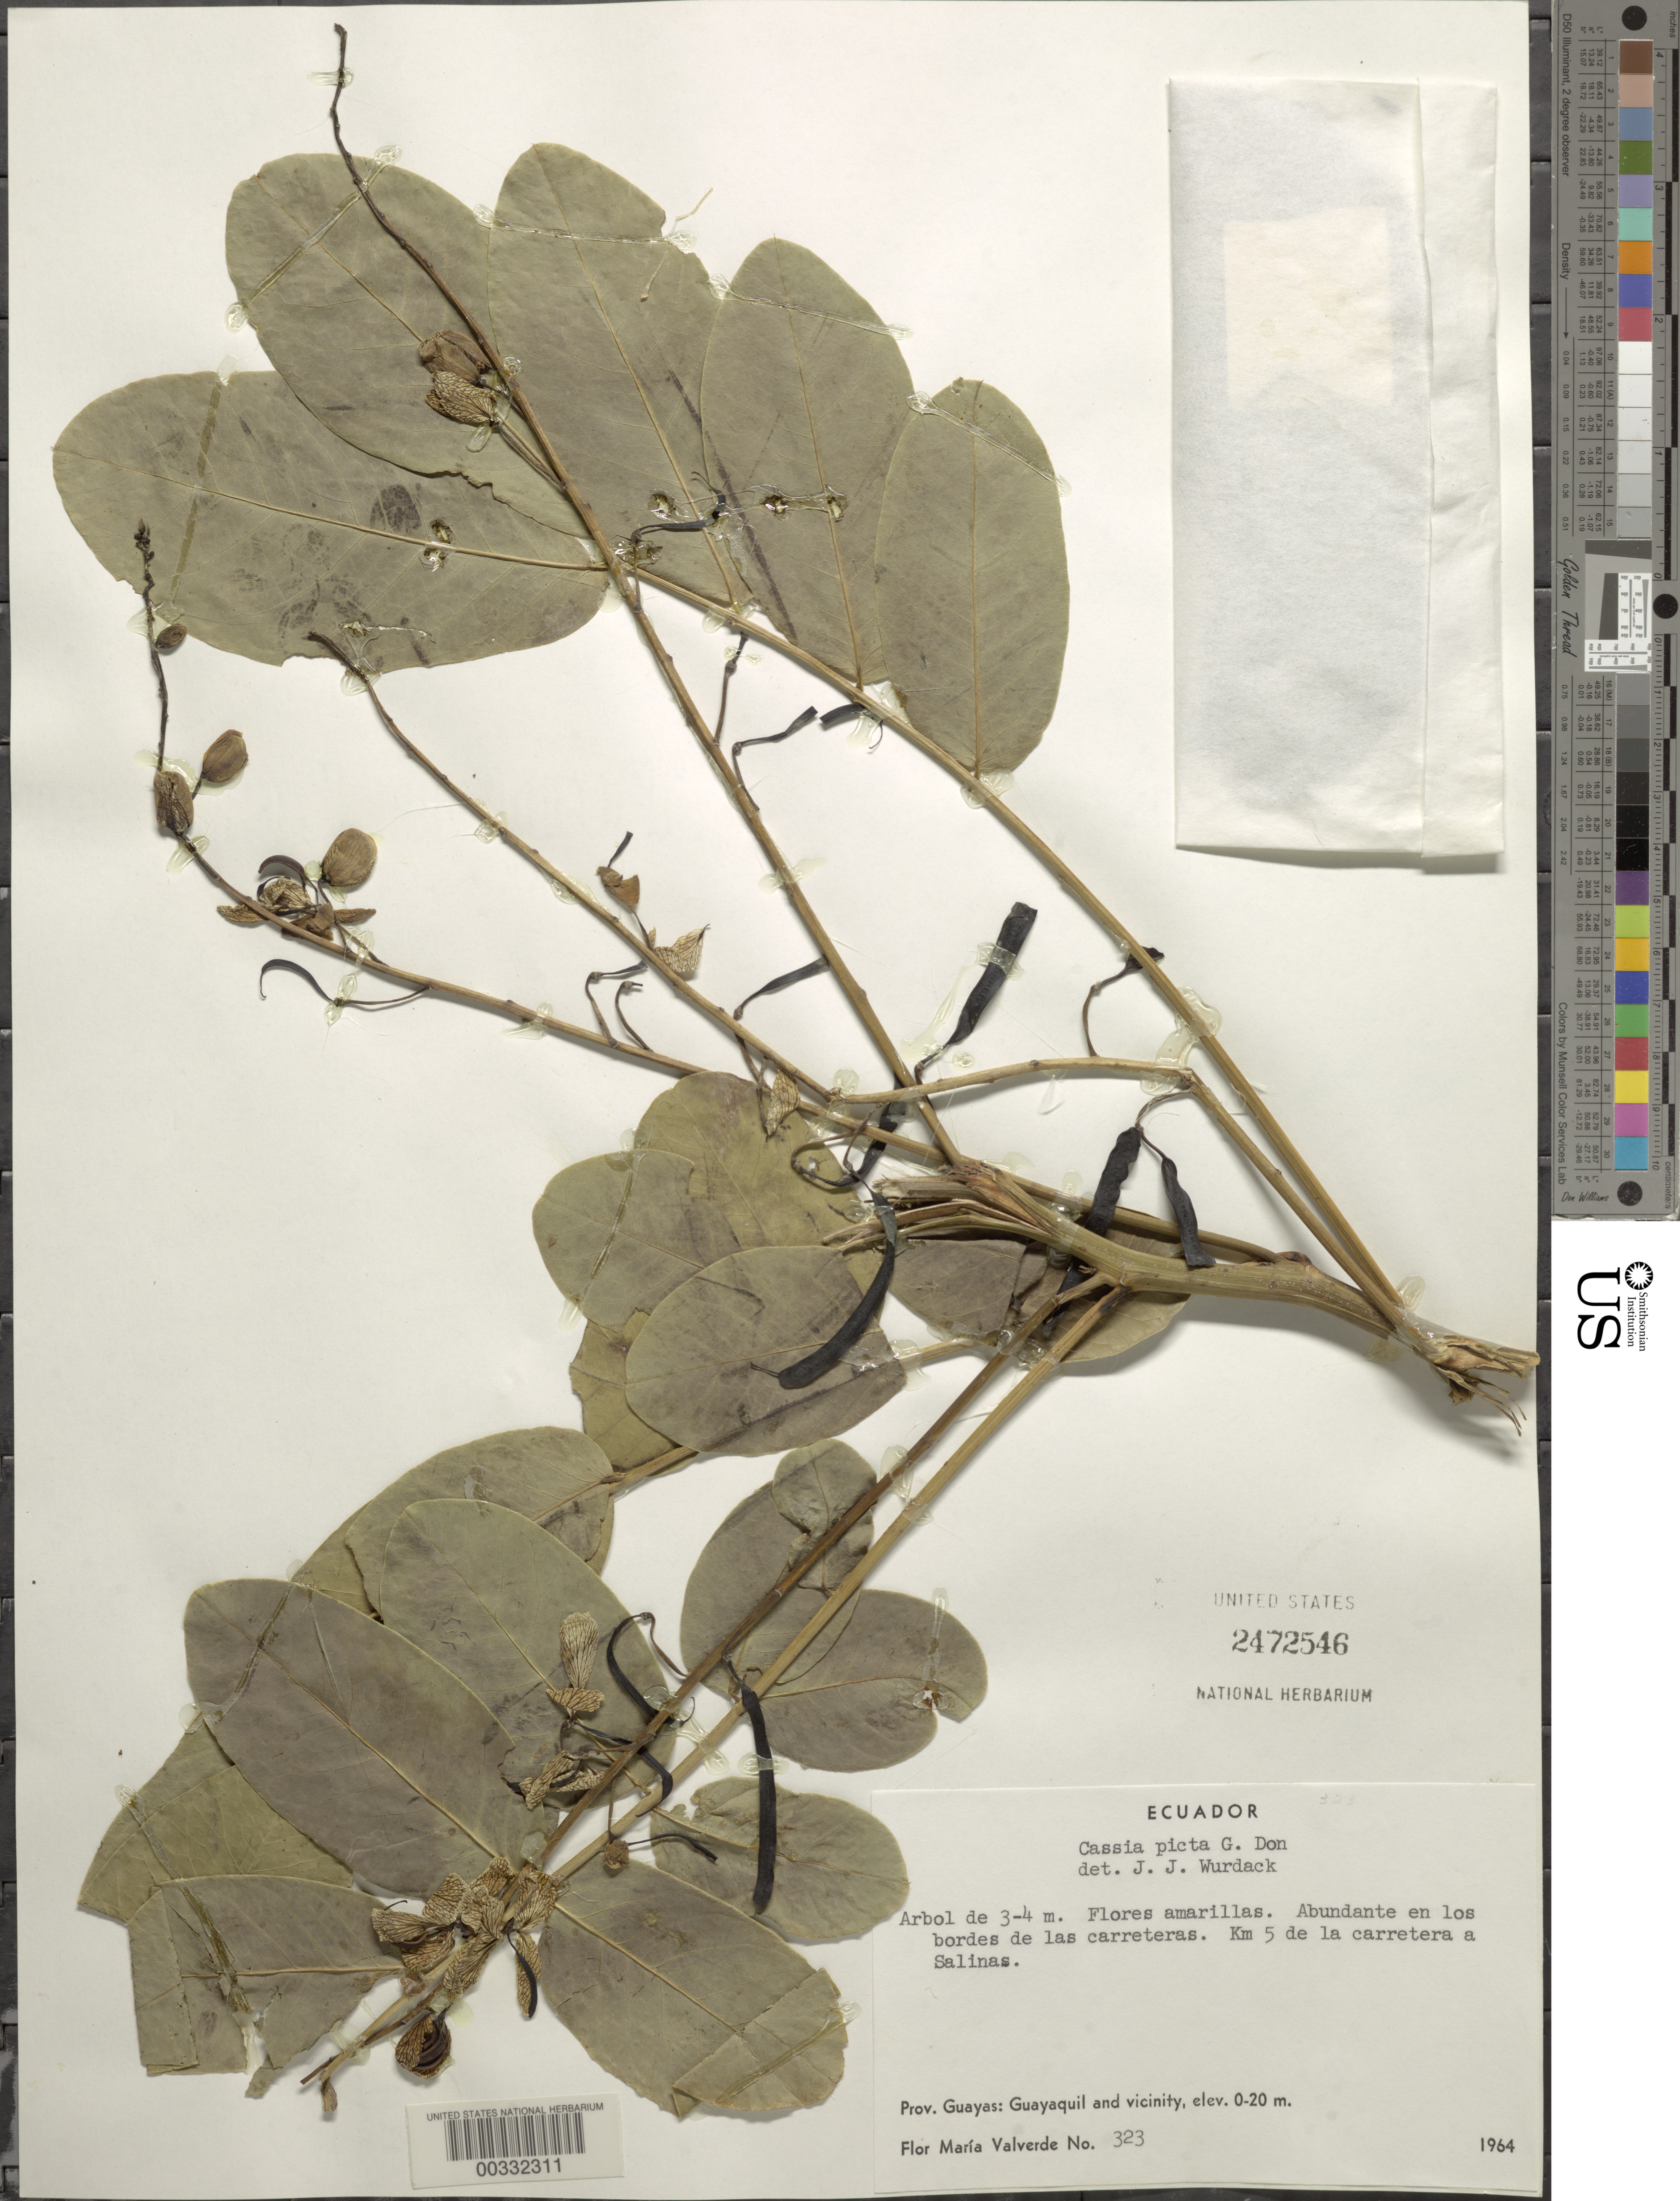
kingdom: Plantae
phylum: Tracheophyta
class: Magnoliopsida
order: Fabales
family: Fabaceae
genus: Senna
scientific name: Senna pistaciifolia var. picta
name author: (G. Don) H.S. Irwin & Barneby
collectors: V. Badillo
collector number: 323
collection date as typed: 1964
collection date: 1964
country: Ecuador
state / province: Guayas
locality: Km 5 de la Carretera a Salinas; Guayaquil and vicinity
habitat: Los bordes de las carreteras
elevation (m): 0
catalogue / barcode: US 2472546